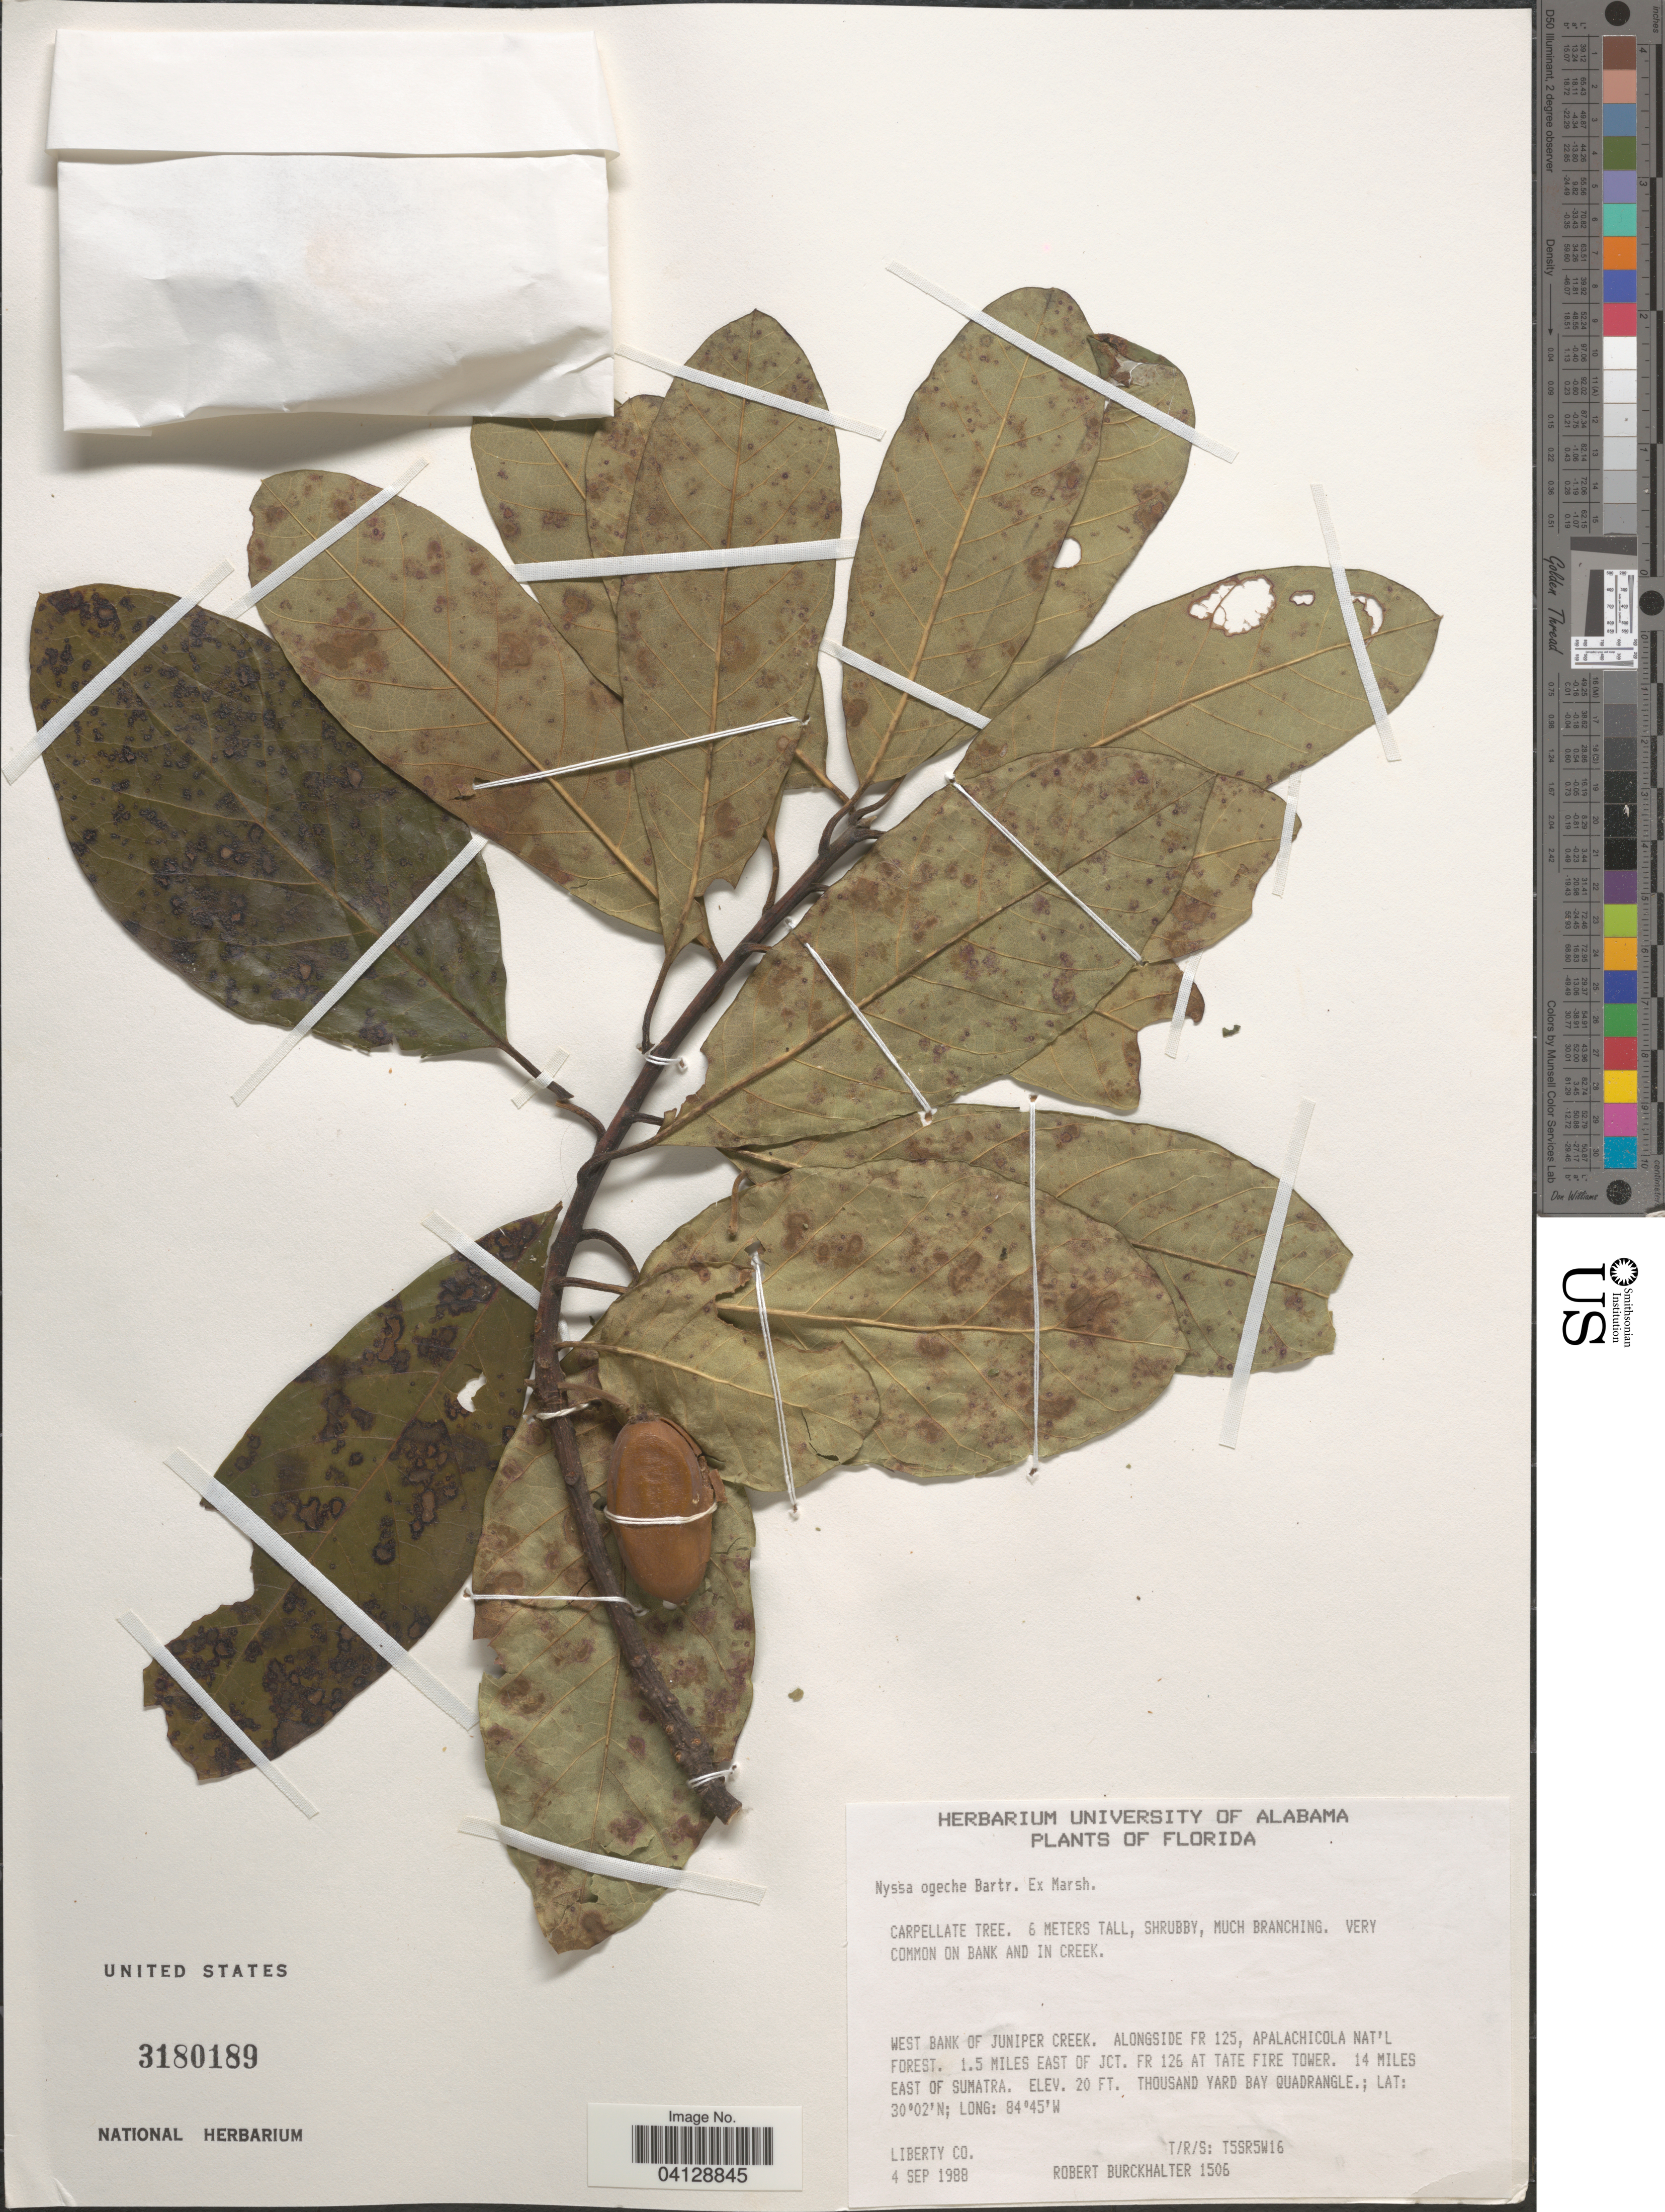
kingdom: Plantae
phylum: Tracheophyta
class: Magnoliopsida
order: Cornales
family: Nyssaceae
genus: Nyssa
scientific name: Nyssa ogeche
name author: W. Bartram ex Marshall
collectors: R. Burckhalter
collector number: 1506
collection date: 1988-09-04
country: United States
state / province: Florida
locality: West Bank of Juniper Creek. Alongside FR 125, Apalachicola Nat'l Forest. 1.5 miles east of Jct. FR 126 at Tate Fire Tower. 14 miles east of Sumatra. Thousand Yard Bay Quadrangle. T/R/S: T5SR5W16.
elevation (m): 6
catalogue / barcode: US 3180189